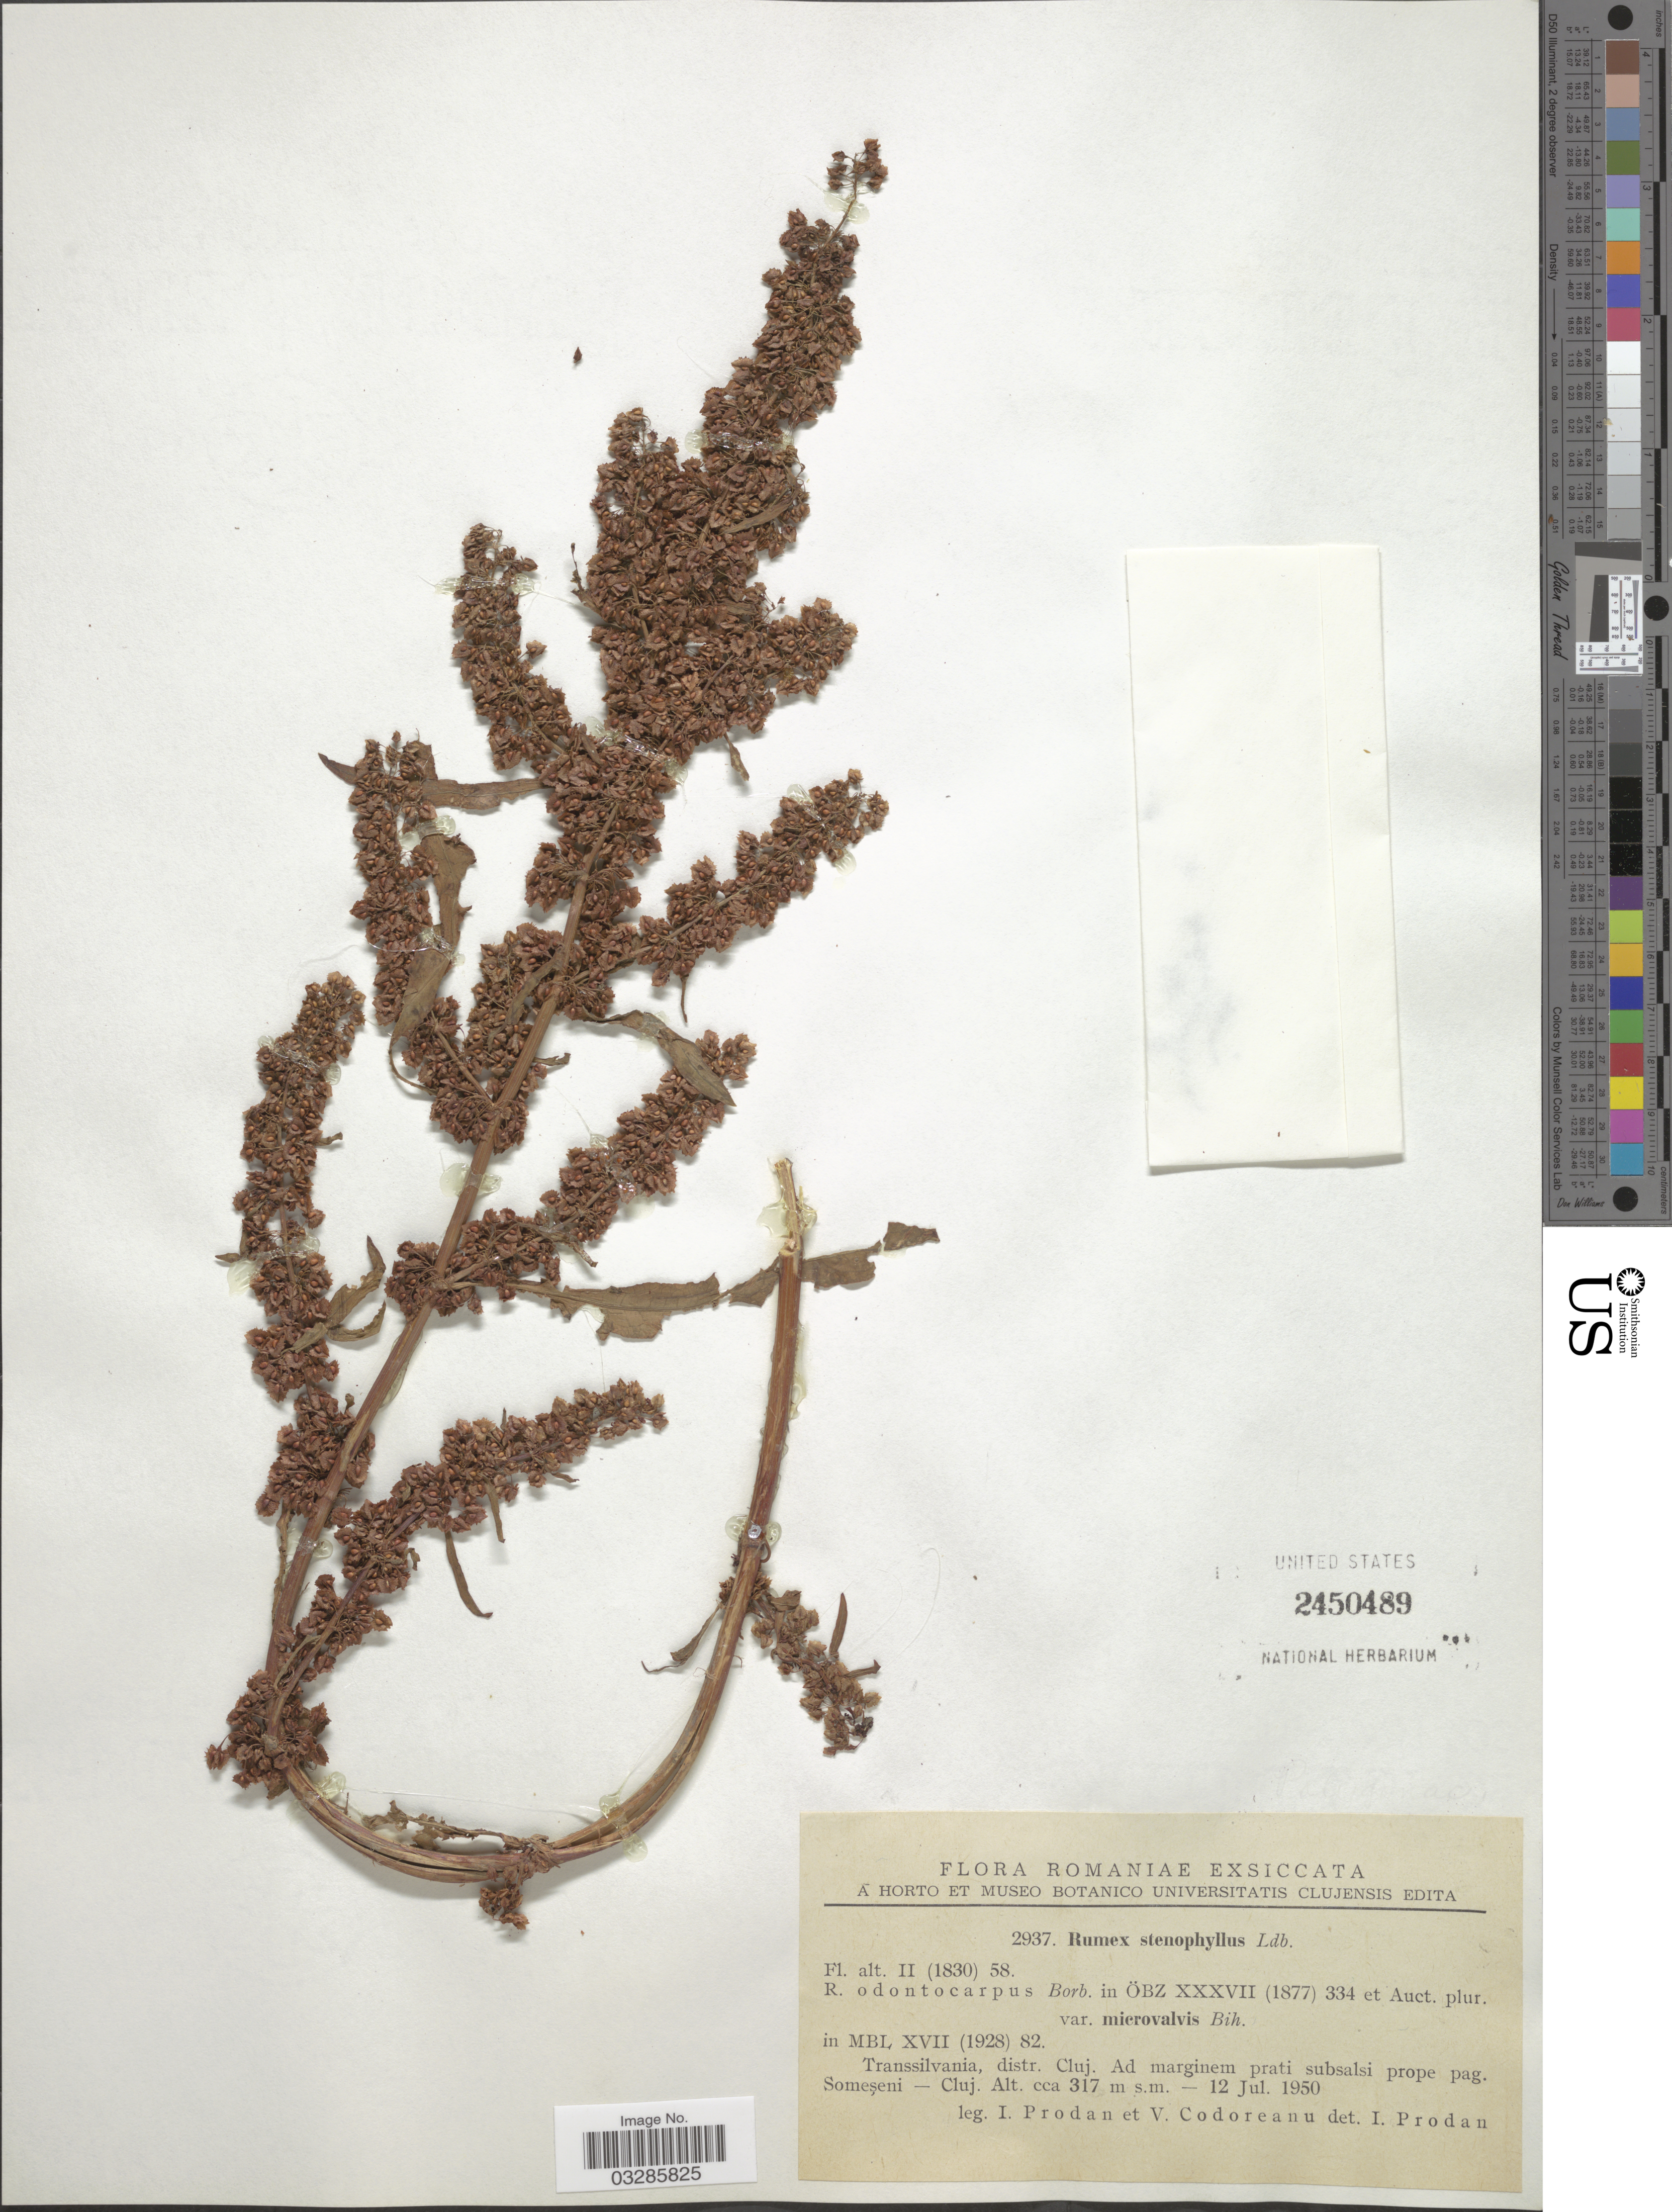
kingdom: Plantae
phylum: Tracheophyta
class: Magnoliopsida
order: Caryophyllales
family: Polygonaceae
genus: Rumex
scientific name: Rumex stenophyllus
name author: Ledeb.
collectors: I. Prodán & V. Codoreanu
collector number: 2937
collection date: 1950-07-12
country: Romania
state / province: Cluj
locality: Transsilvania, distr. Cluj. Ad marginem prati subsalsi prope pag. Someşeni - Cluj.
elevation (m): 317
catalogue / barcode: US 2450489